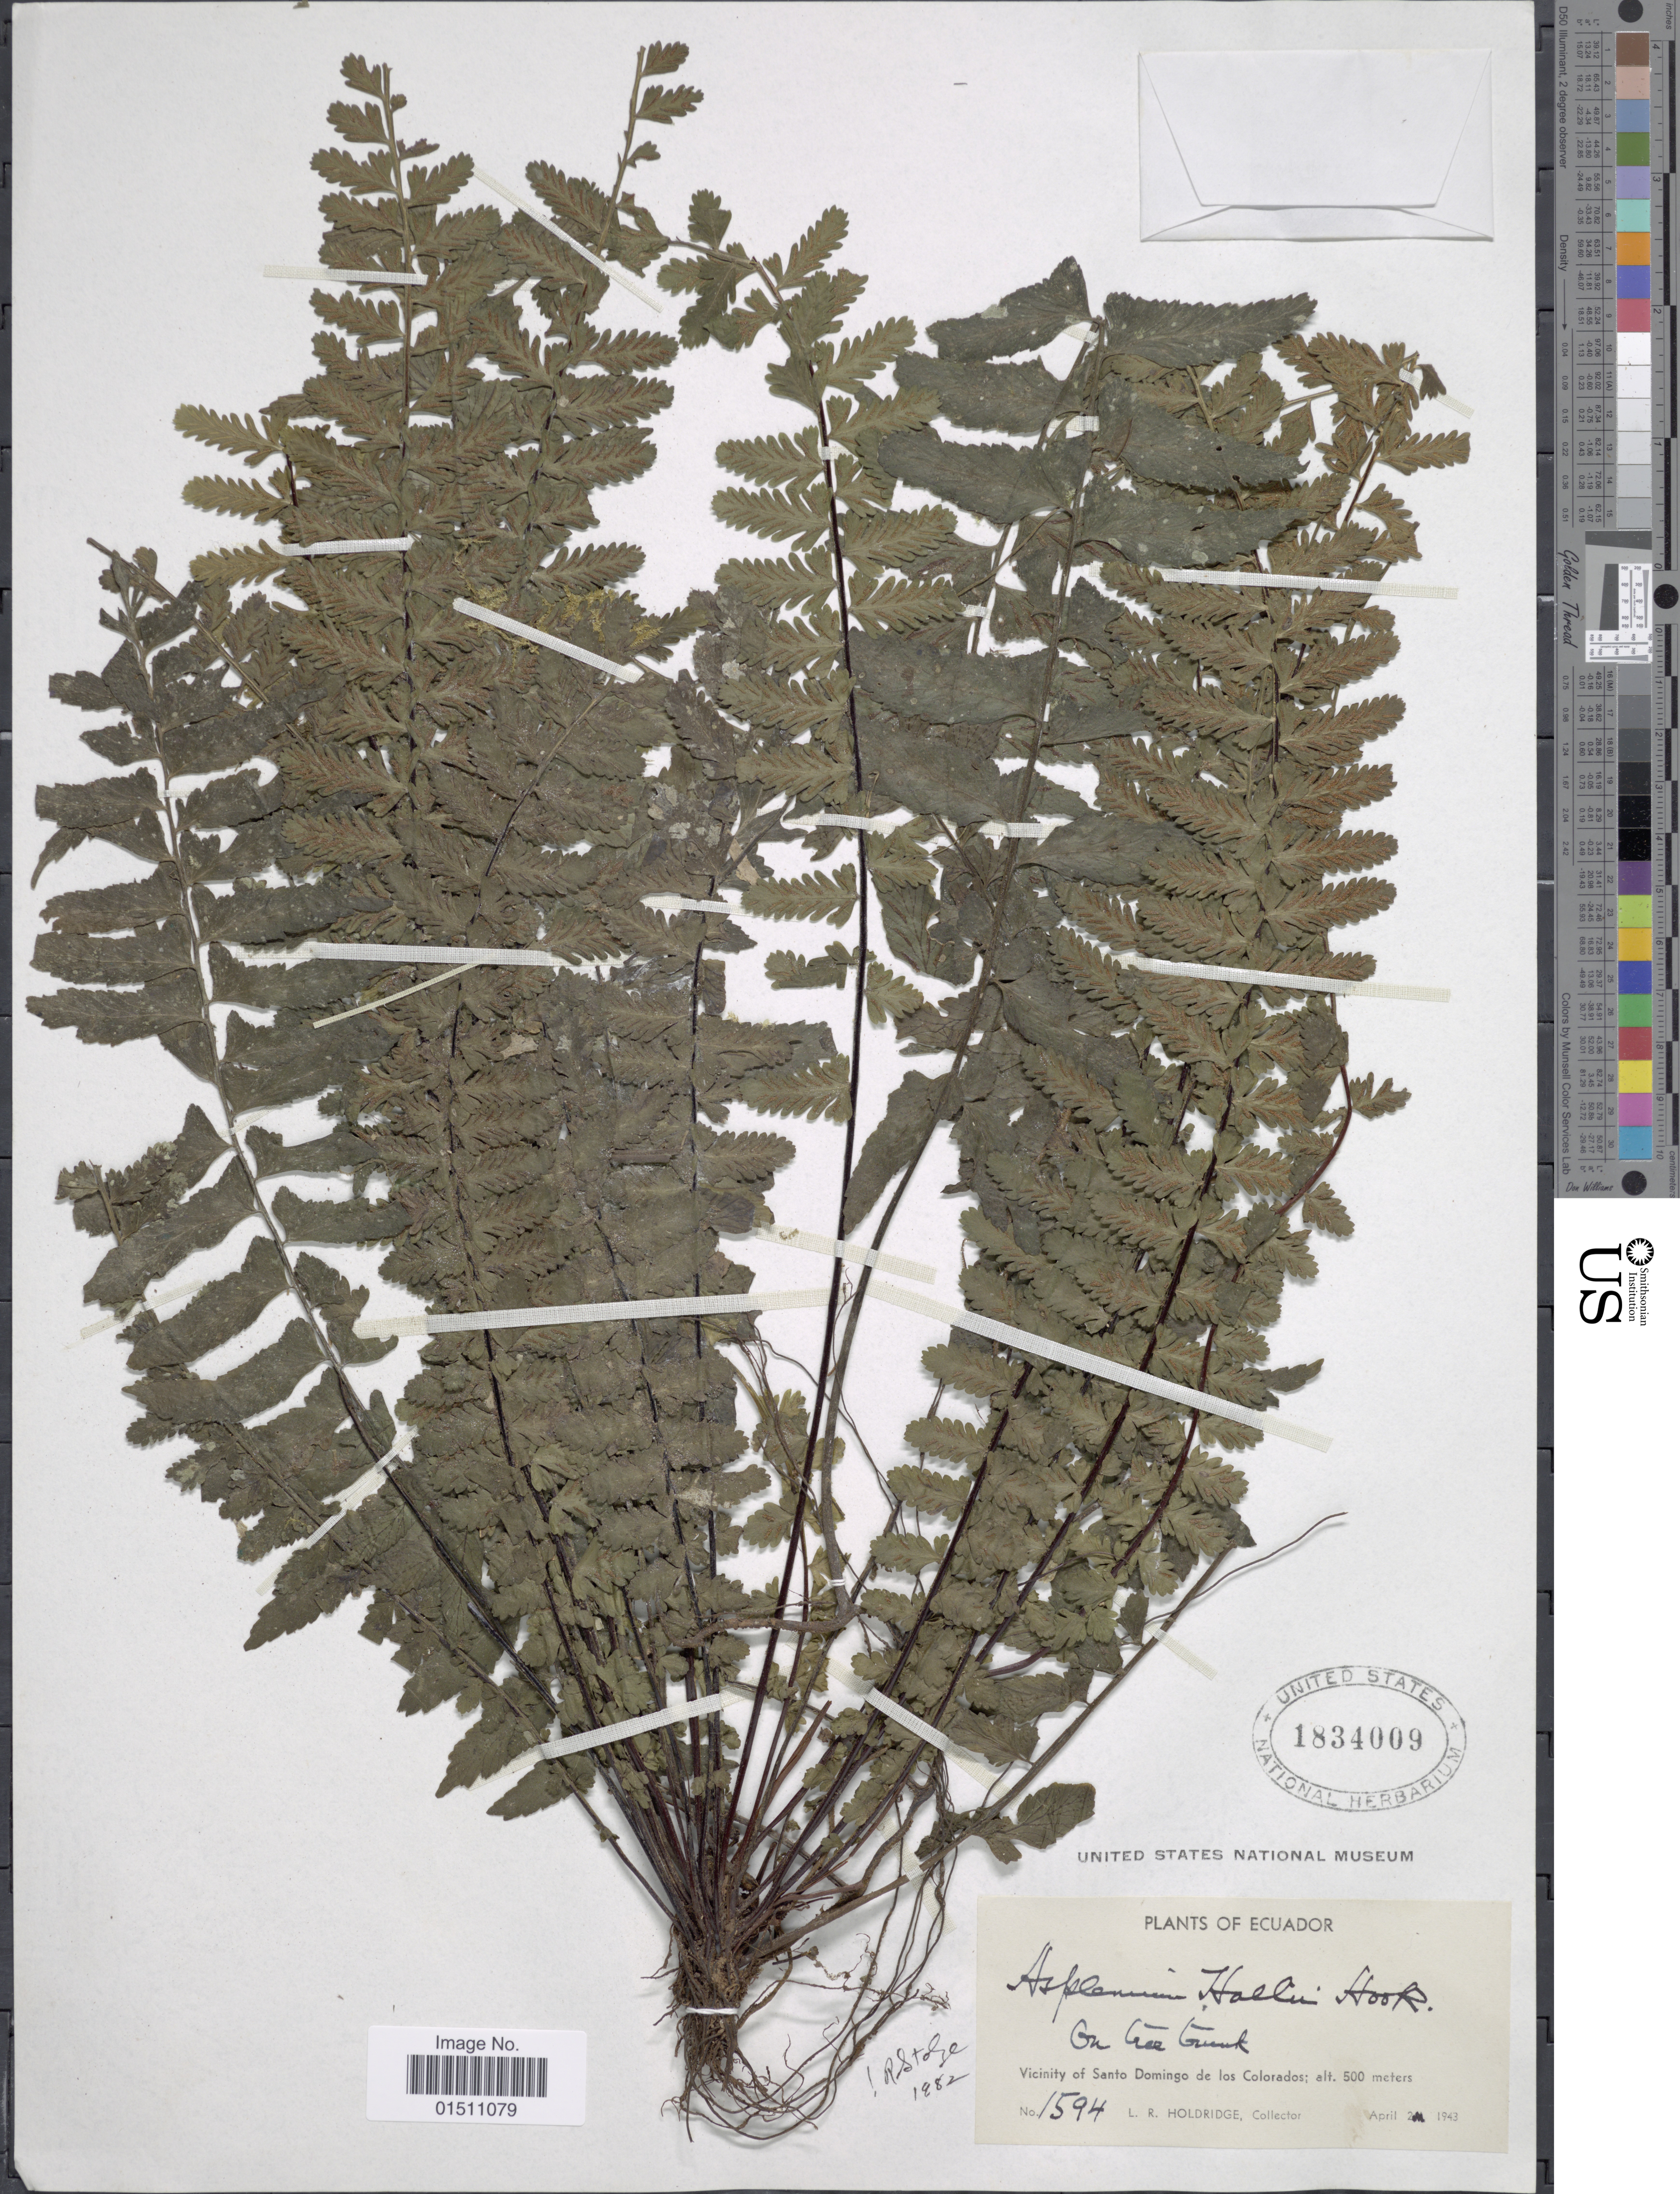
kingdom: Plantae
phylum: Tracheophyta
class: Polypodiopsida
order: Polypodiales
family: Aspleniaceae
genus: Asplenium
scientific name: Asplenium hallii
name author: Hook.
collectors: L. Holdridge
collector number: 1594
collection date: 1943-04-02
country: Ecuador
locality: Ecuador, Vicinity of Santo Domingo de los Colorados.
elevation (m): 500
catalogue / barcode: US 1834009